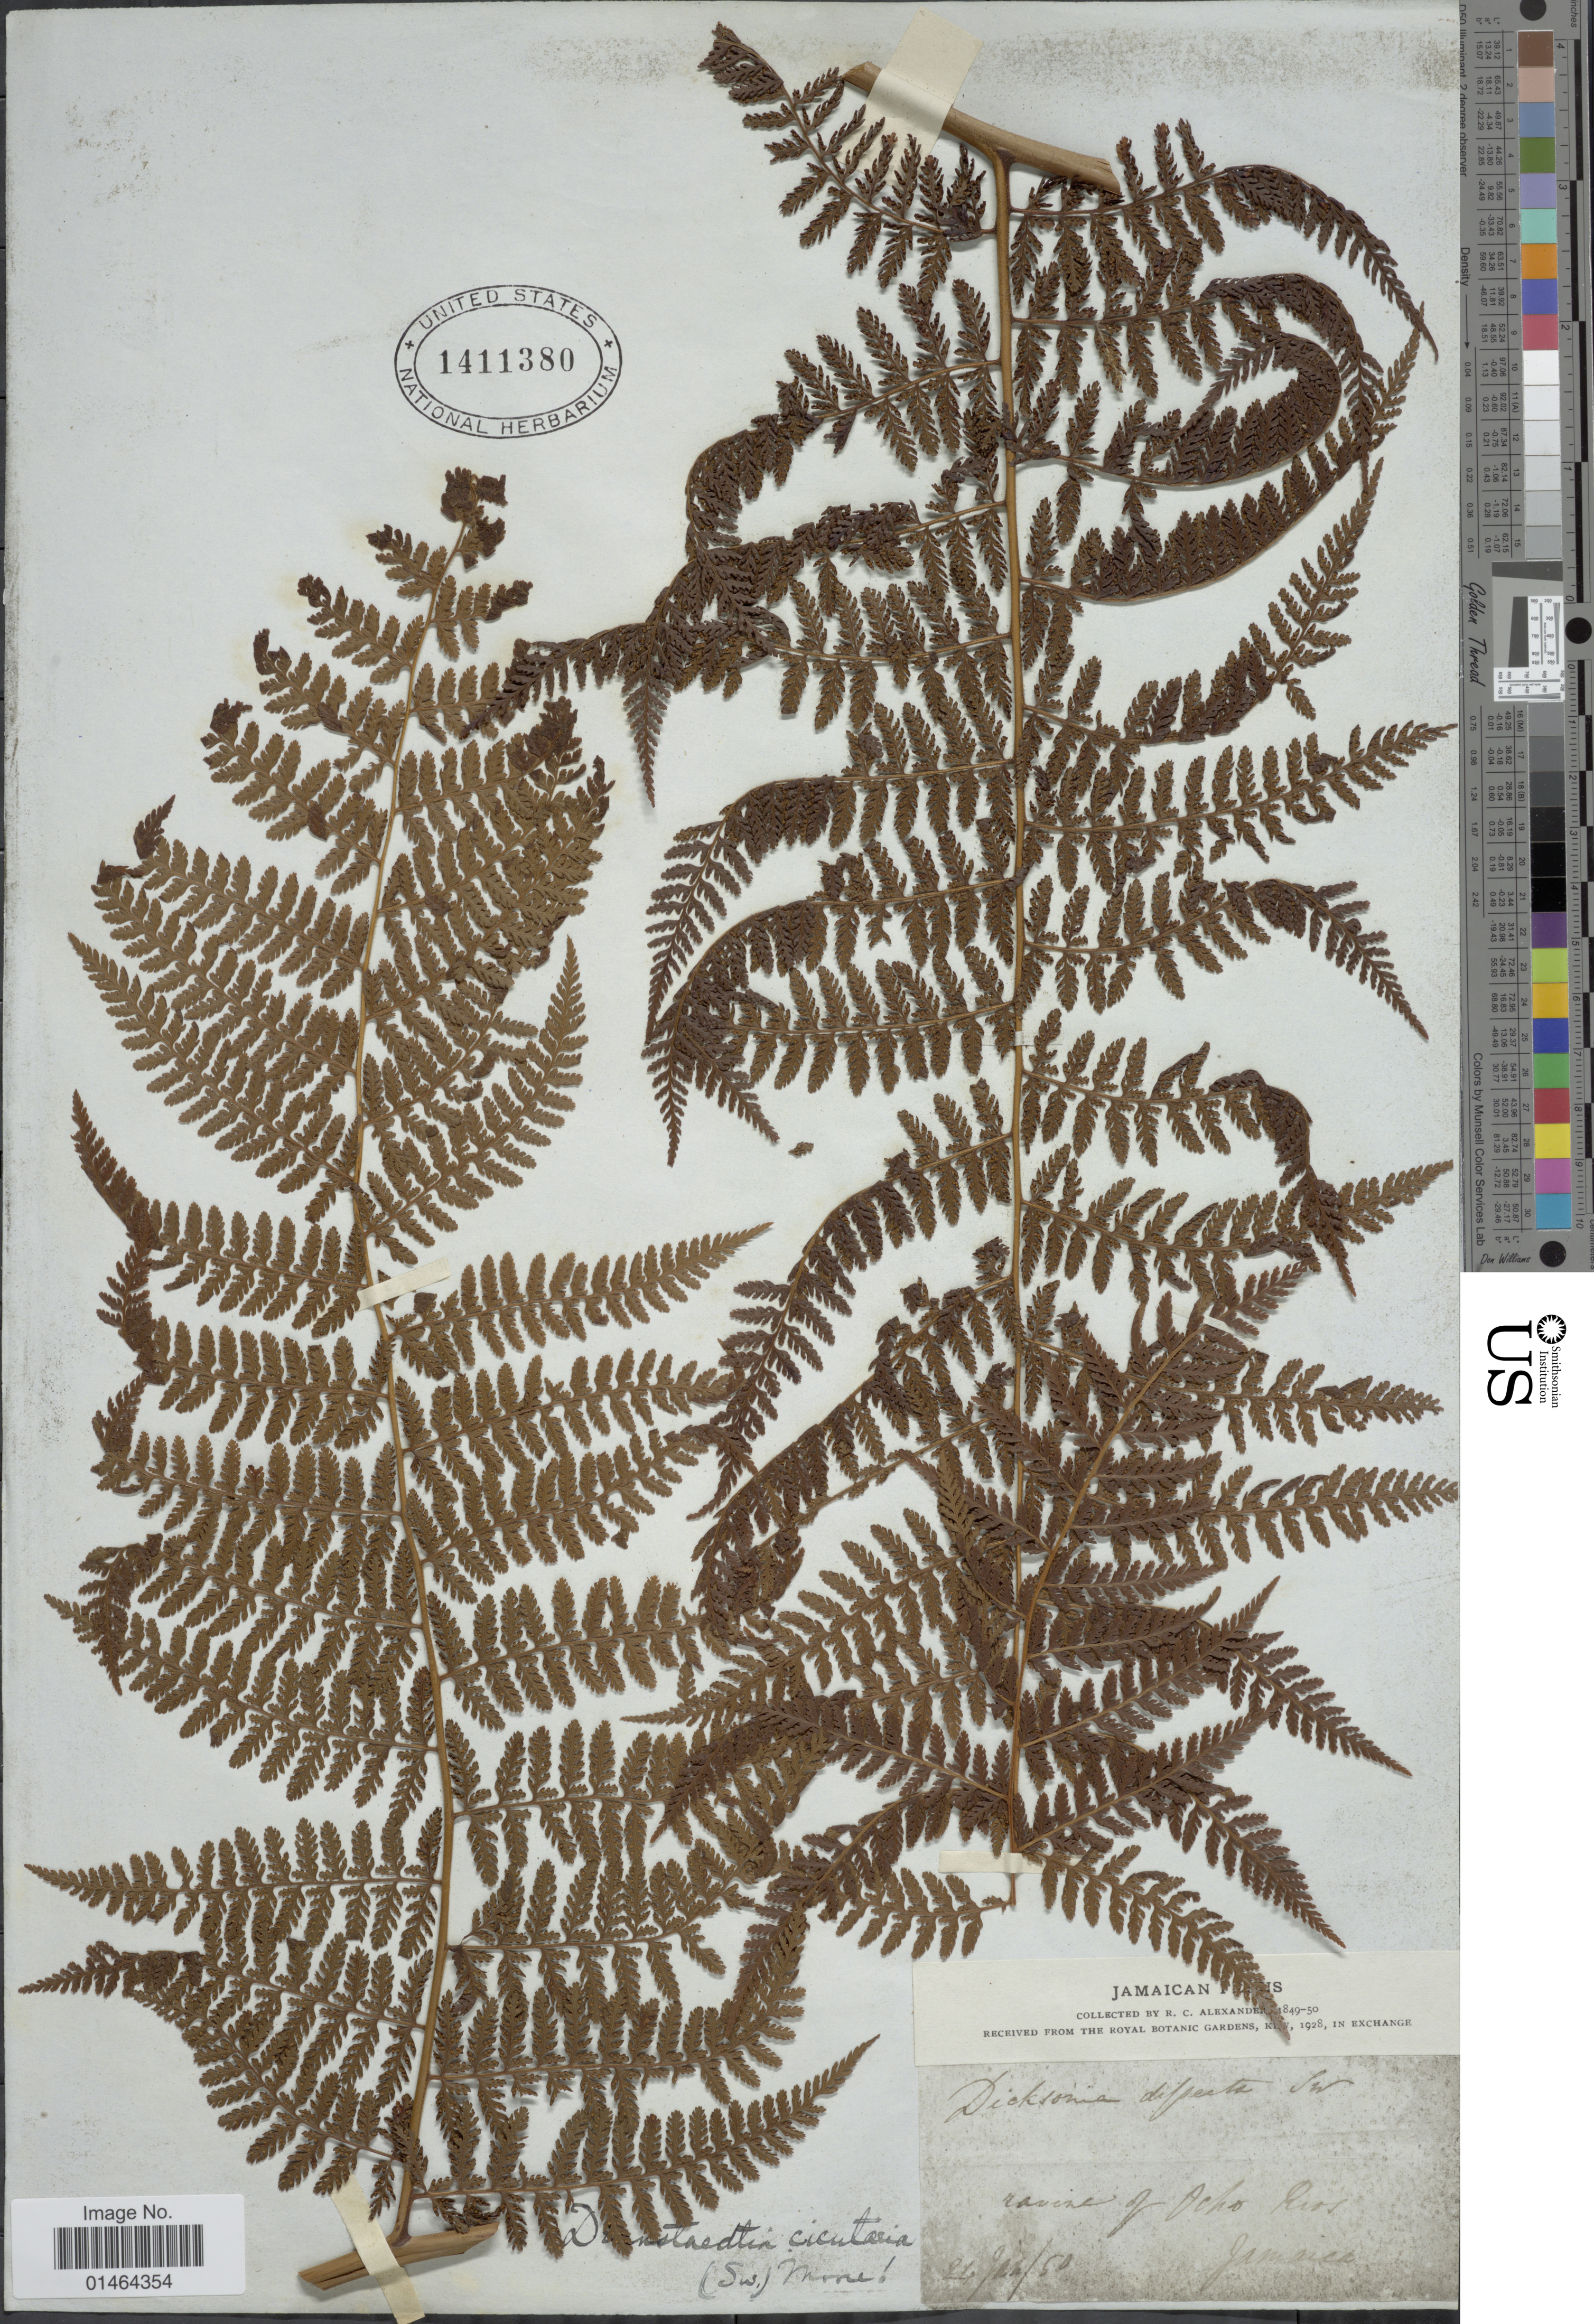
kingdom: Plantae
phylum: Tracheophyta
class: Polypodiopsida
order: Polypodiales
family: Dennstaedtiaceae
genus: Dennstaedtia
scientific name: Dennstaedtia cicutaria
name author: (Sw.) T. Moore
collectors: R. C. Alexander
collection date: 1850-01-24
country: Jamaica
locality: Ravine of Ocho Rios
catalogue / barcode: US 1411380